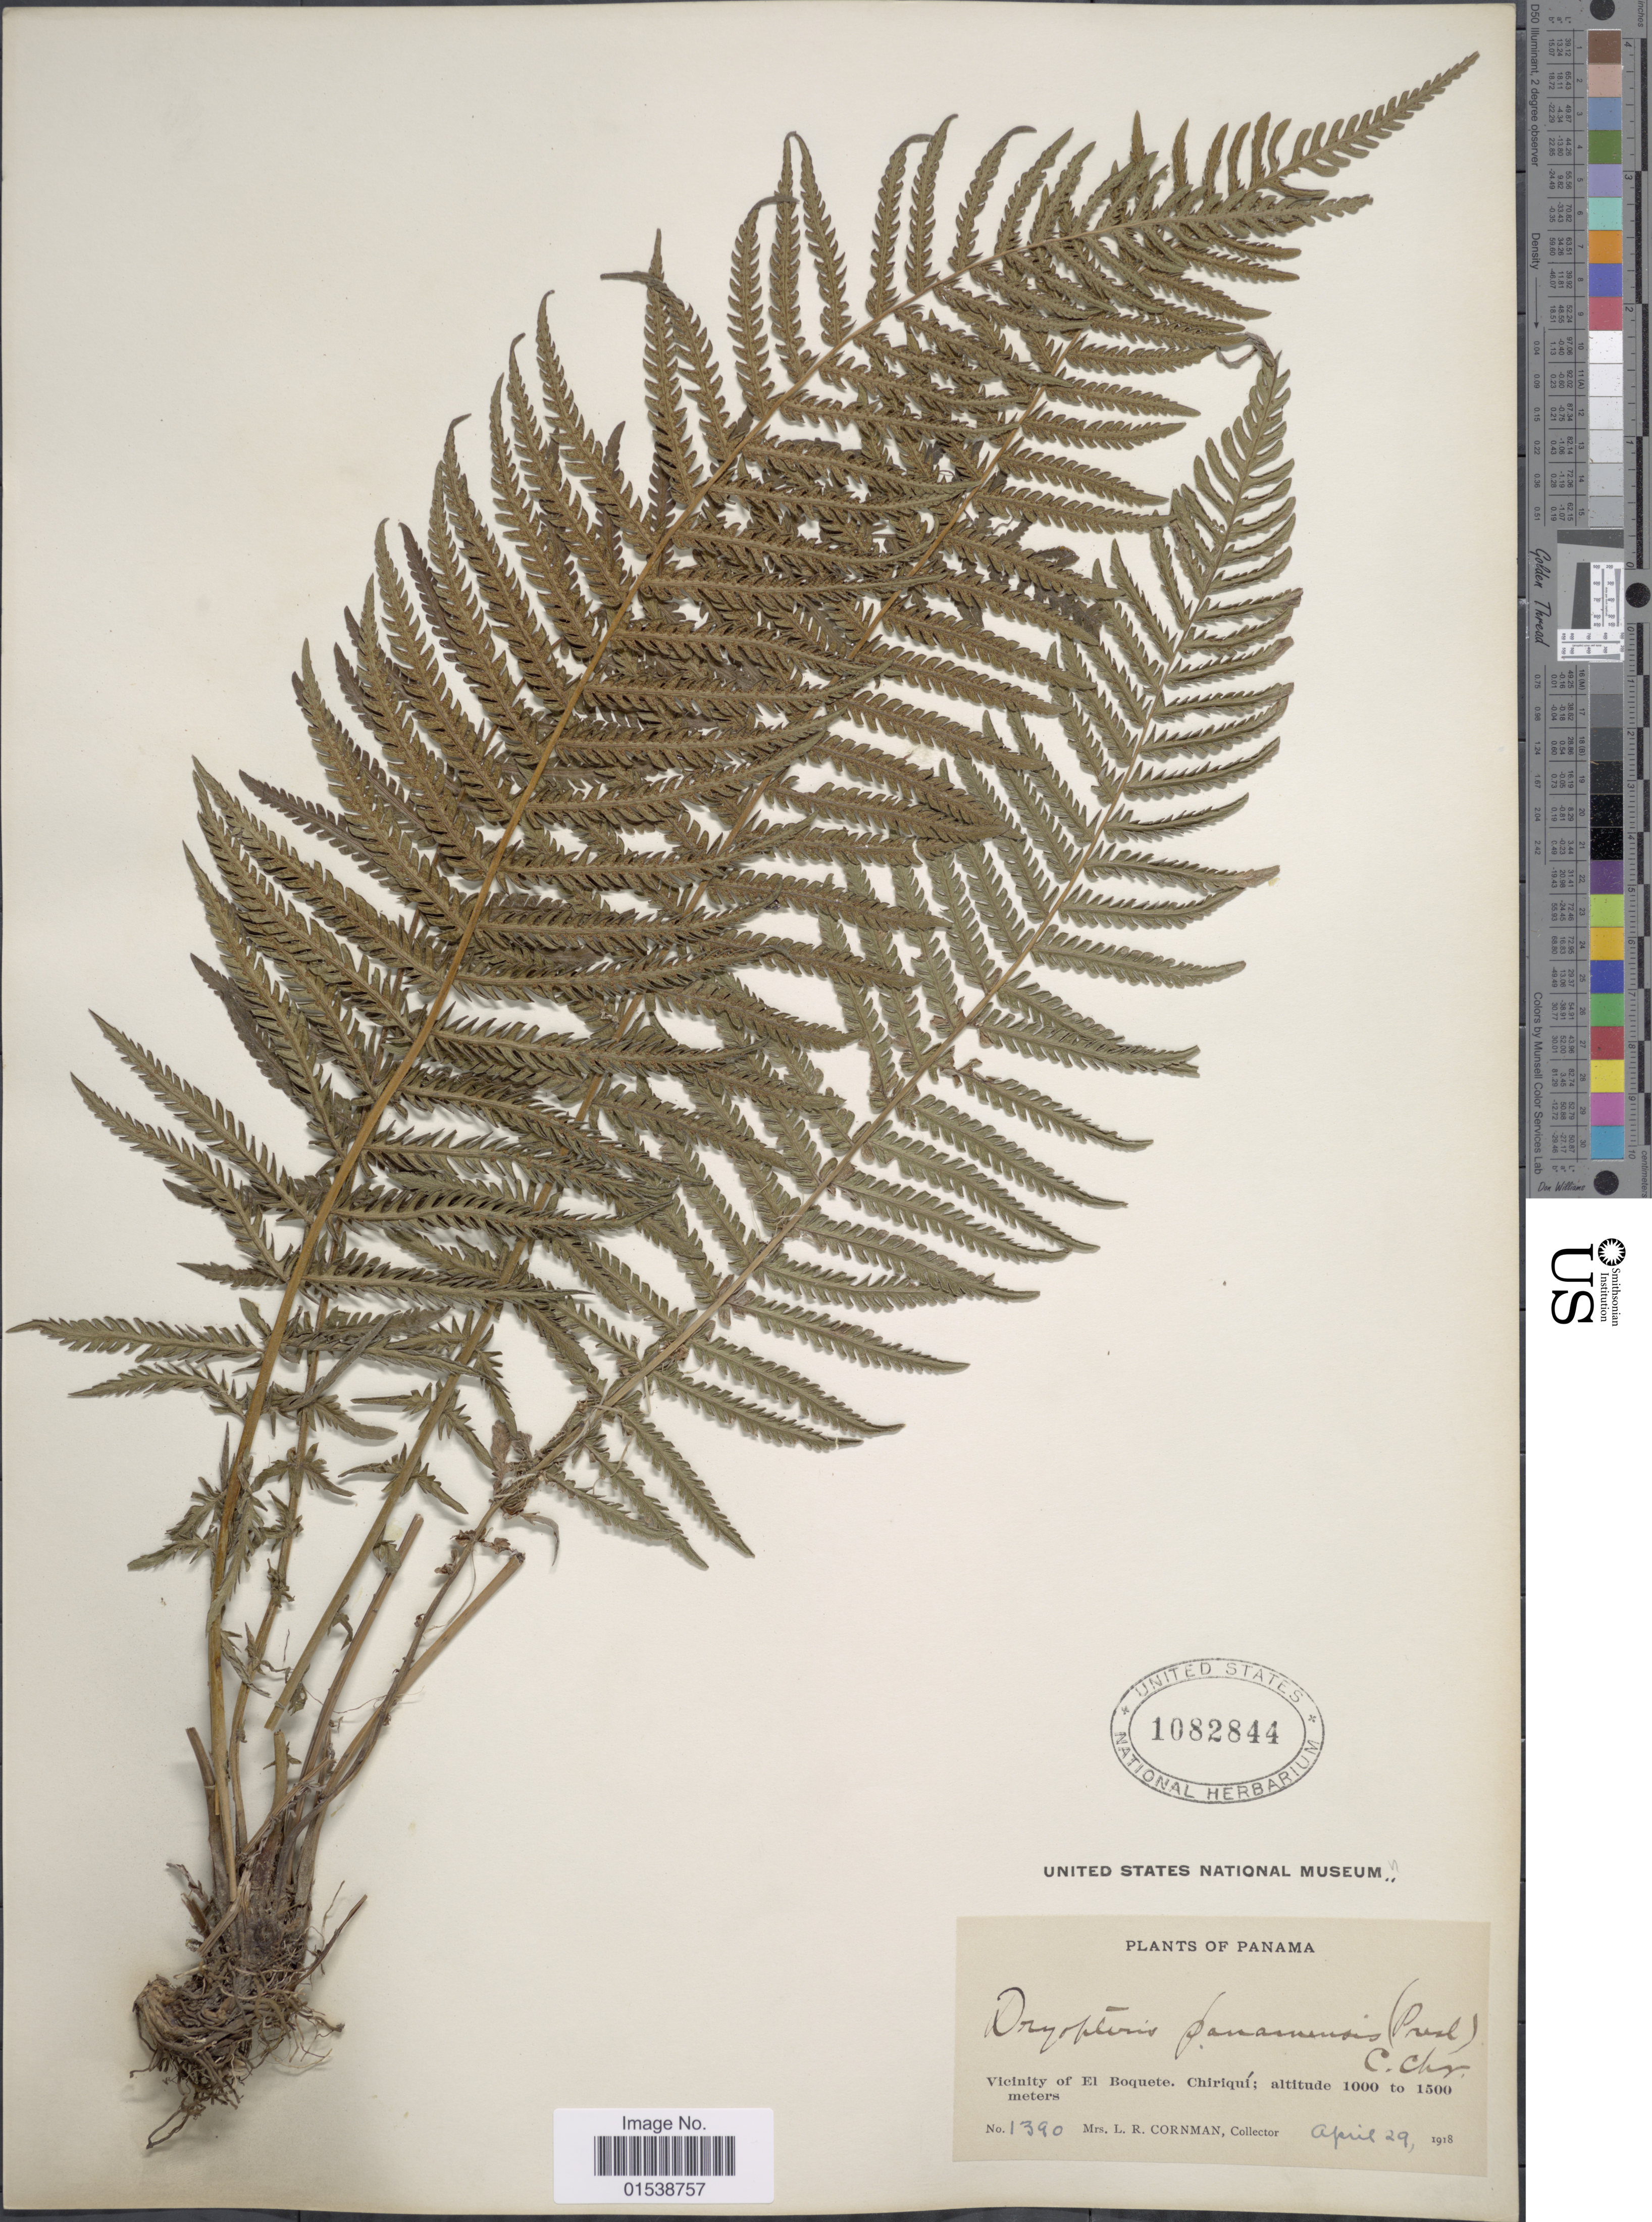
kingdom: Plantae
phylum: Tracheophyta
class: Polypodiopsida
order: Polypodiales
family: Thelypteridaceae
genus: Amauropelta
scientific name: Amauropelta resinifera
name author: (Desv.) Pic. Serm.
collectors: L. Cornman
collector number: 1390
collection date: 1918-04-29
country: Panama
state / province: Chiriqui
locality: Vicinity of El Boquete, Chiriqui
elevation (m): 1000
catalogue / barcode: US 1082844